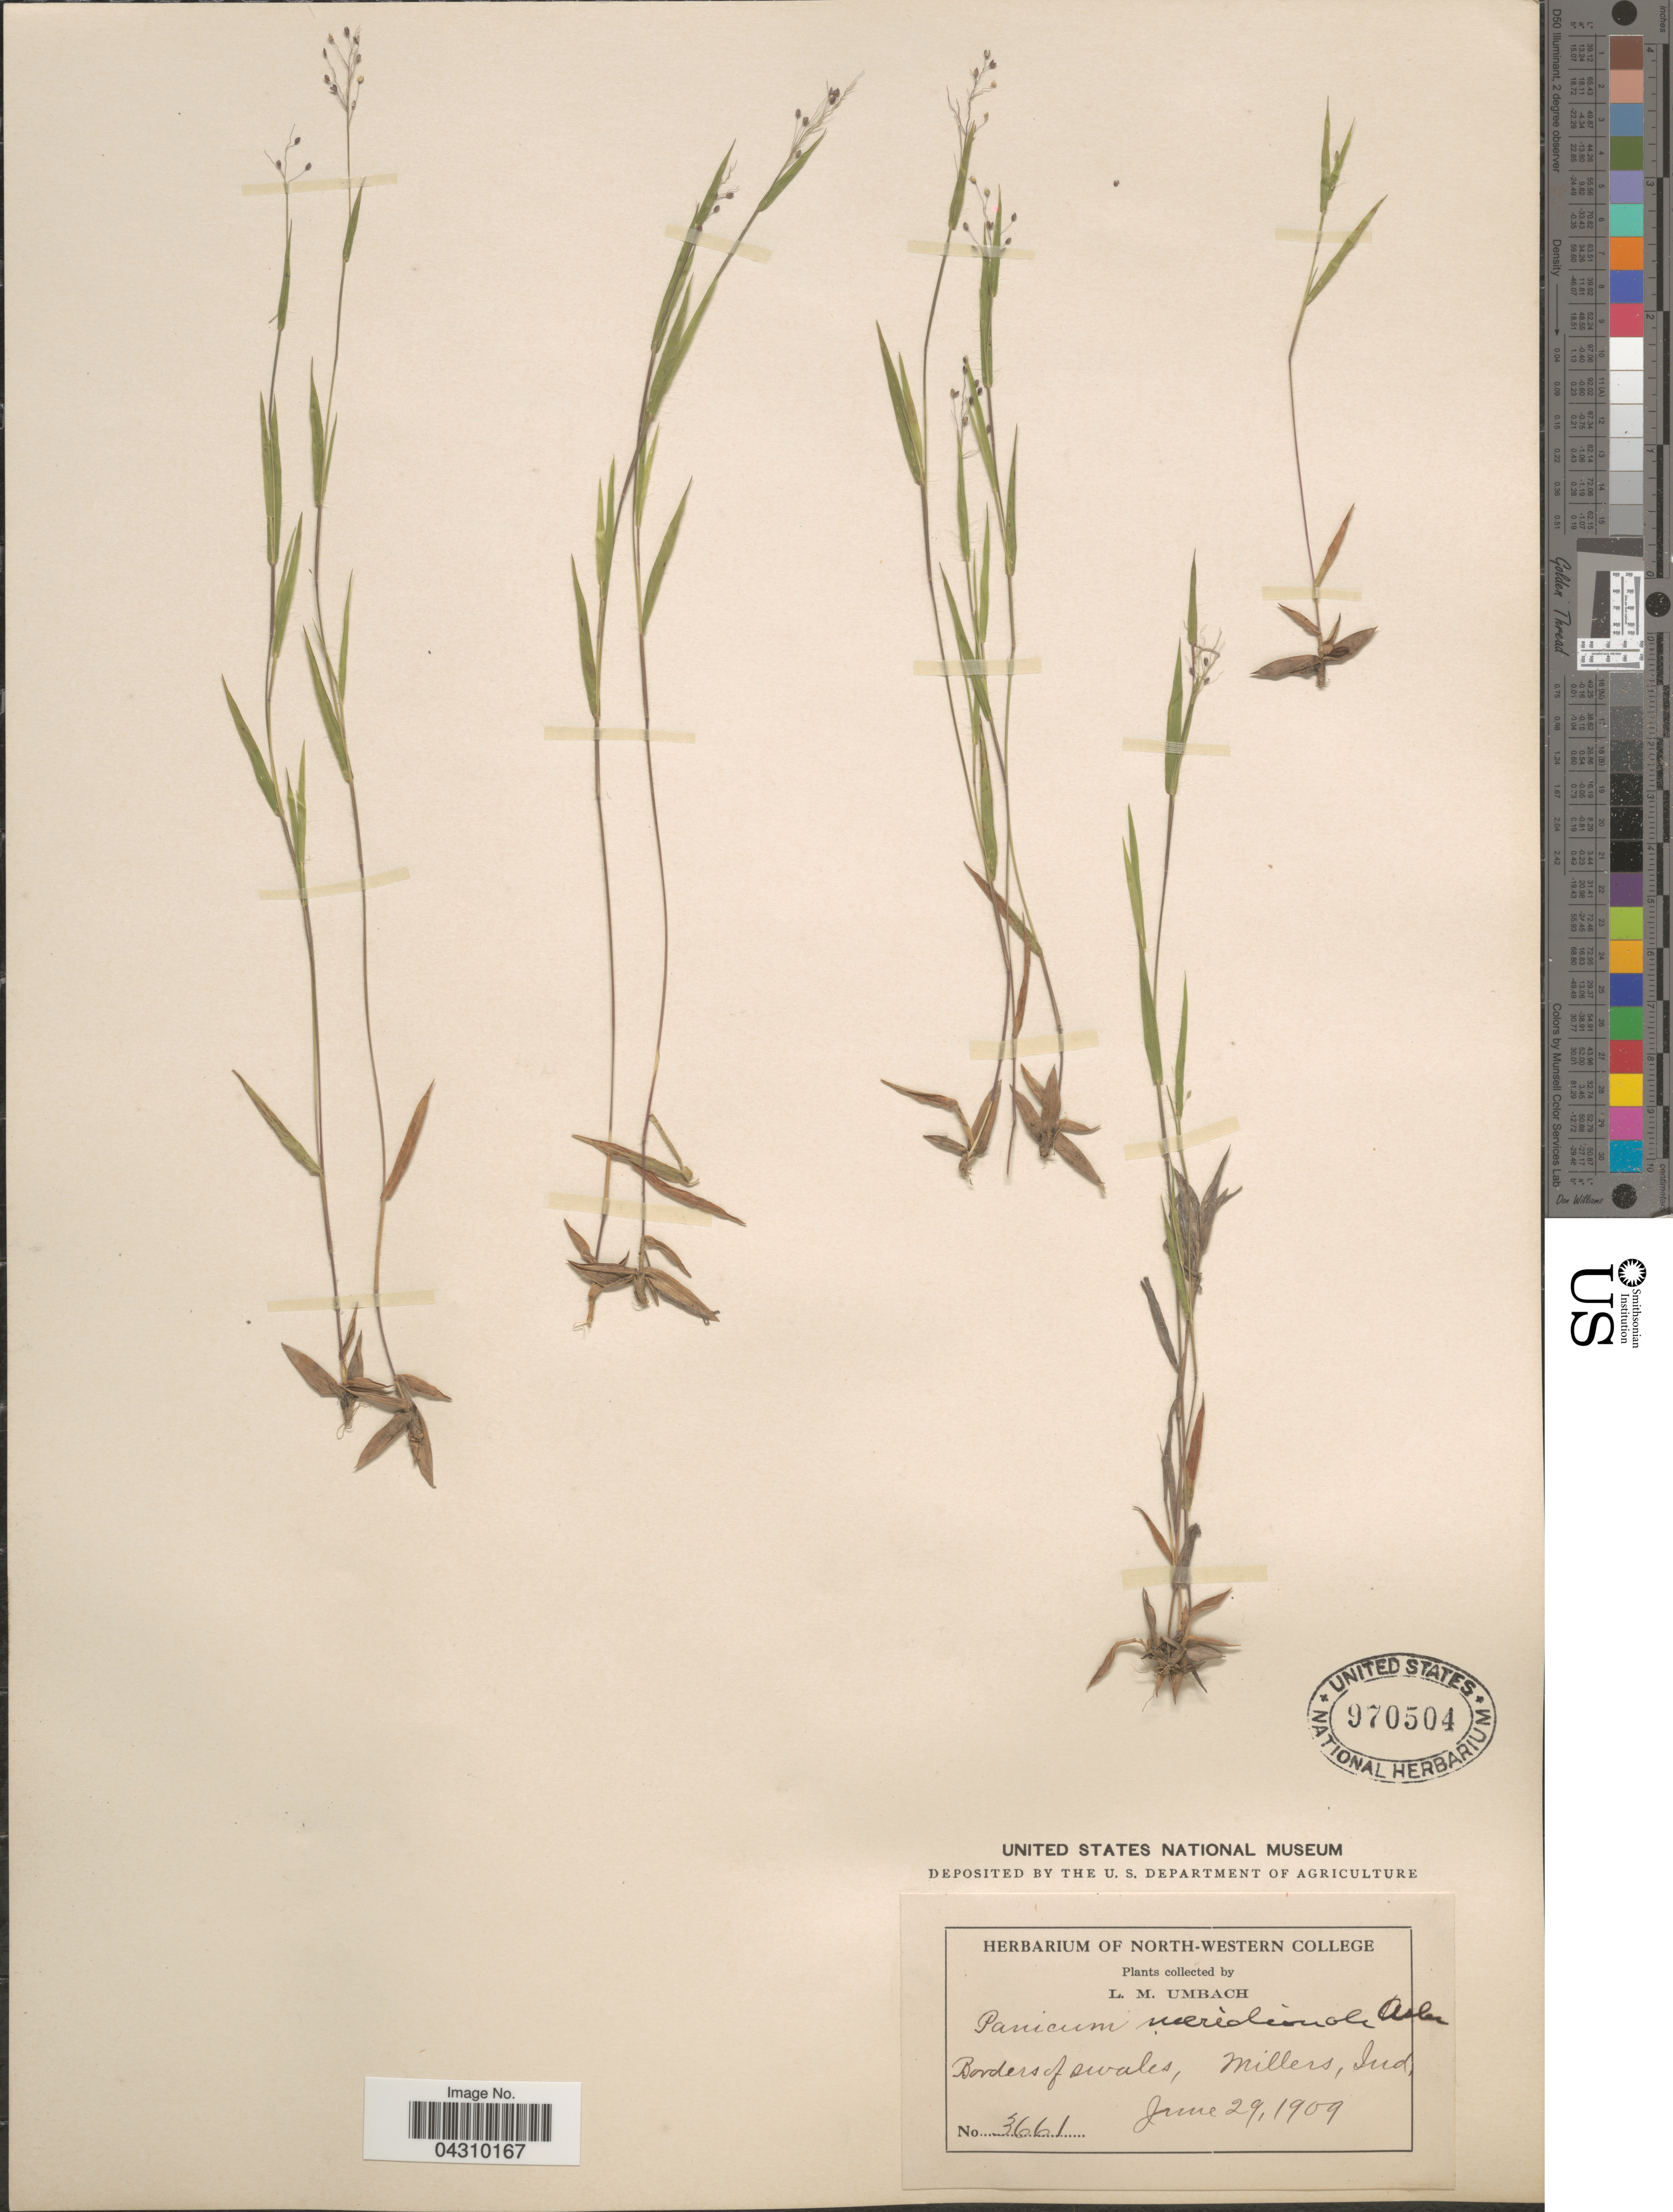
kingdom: Plantae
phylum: Tracheophyta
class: Liliopsida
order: Poales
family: Poaceae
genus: Dichanthelium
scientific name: Dichanthelium acuminatum var. acuminatum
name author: (Sw.) Gould & C.A. Clark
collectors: L. M. Umbach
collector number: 3661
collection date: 1909-06-29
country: United States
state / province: Indiana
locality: Borders of swales, Millers.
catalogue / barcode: US 970504